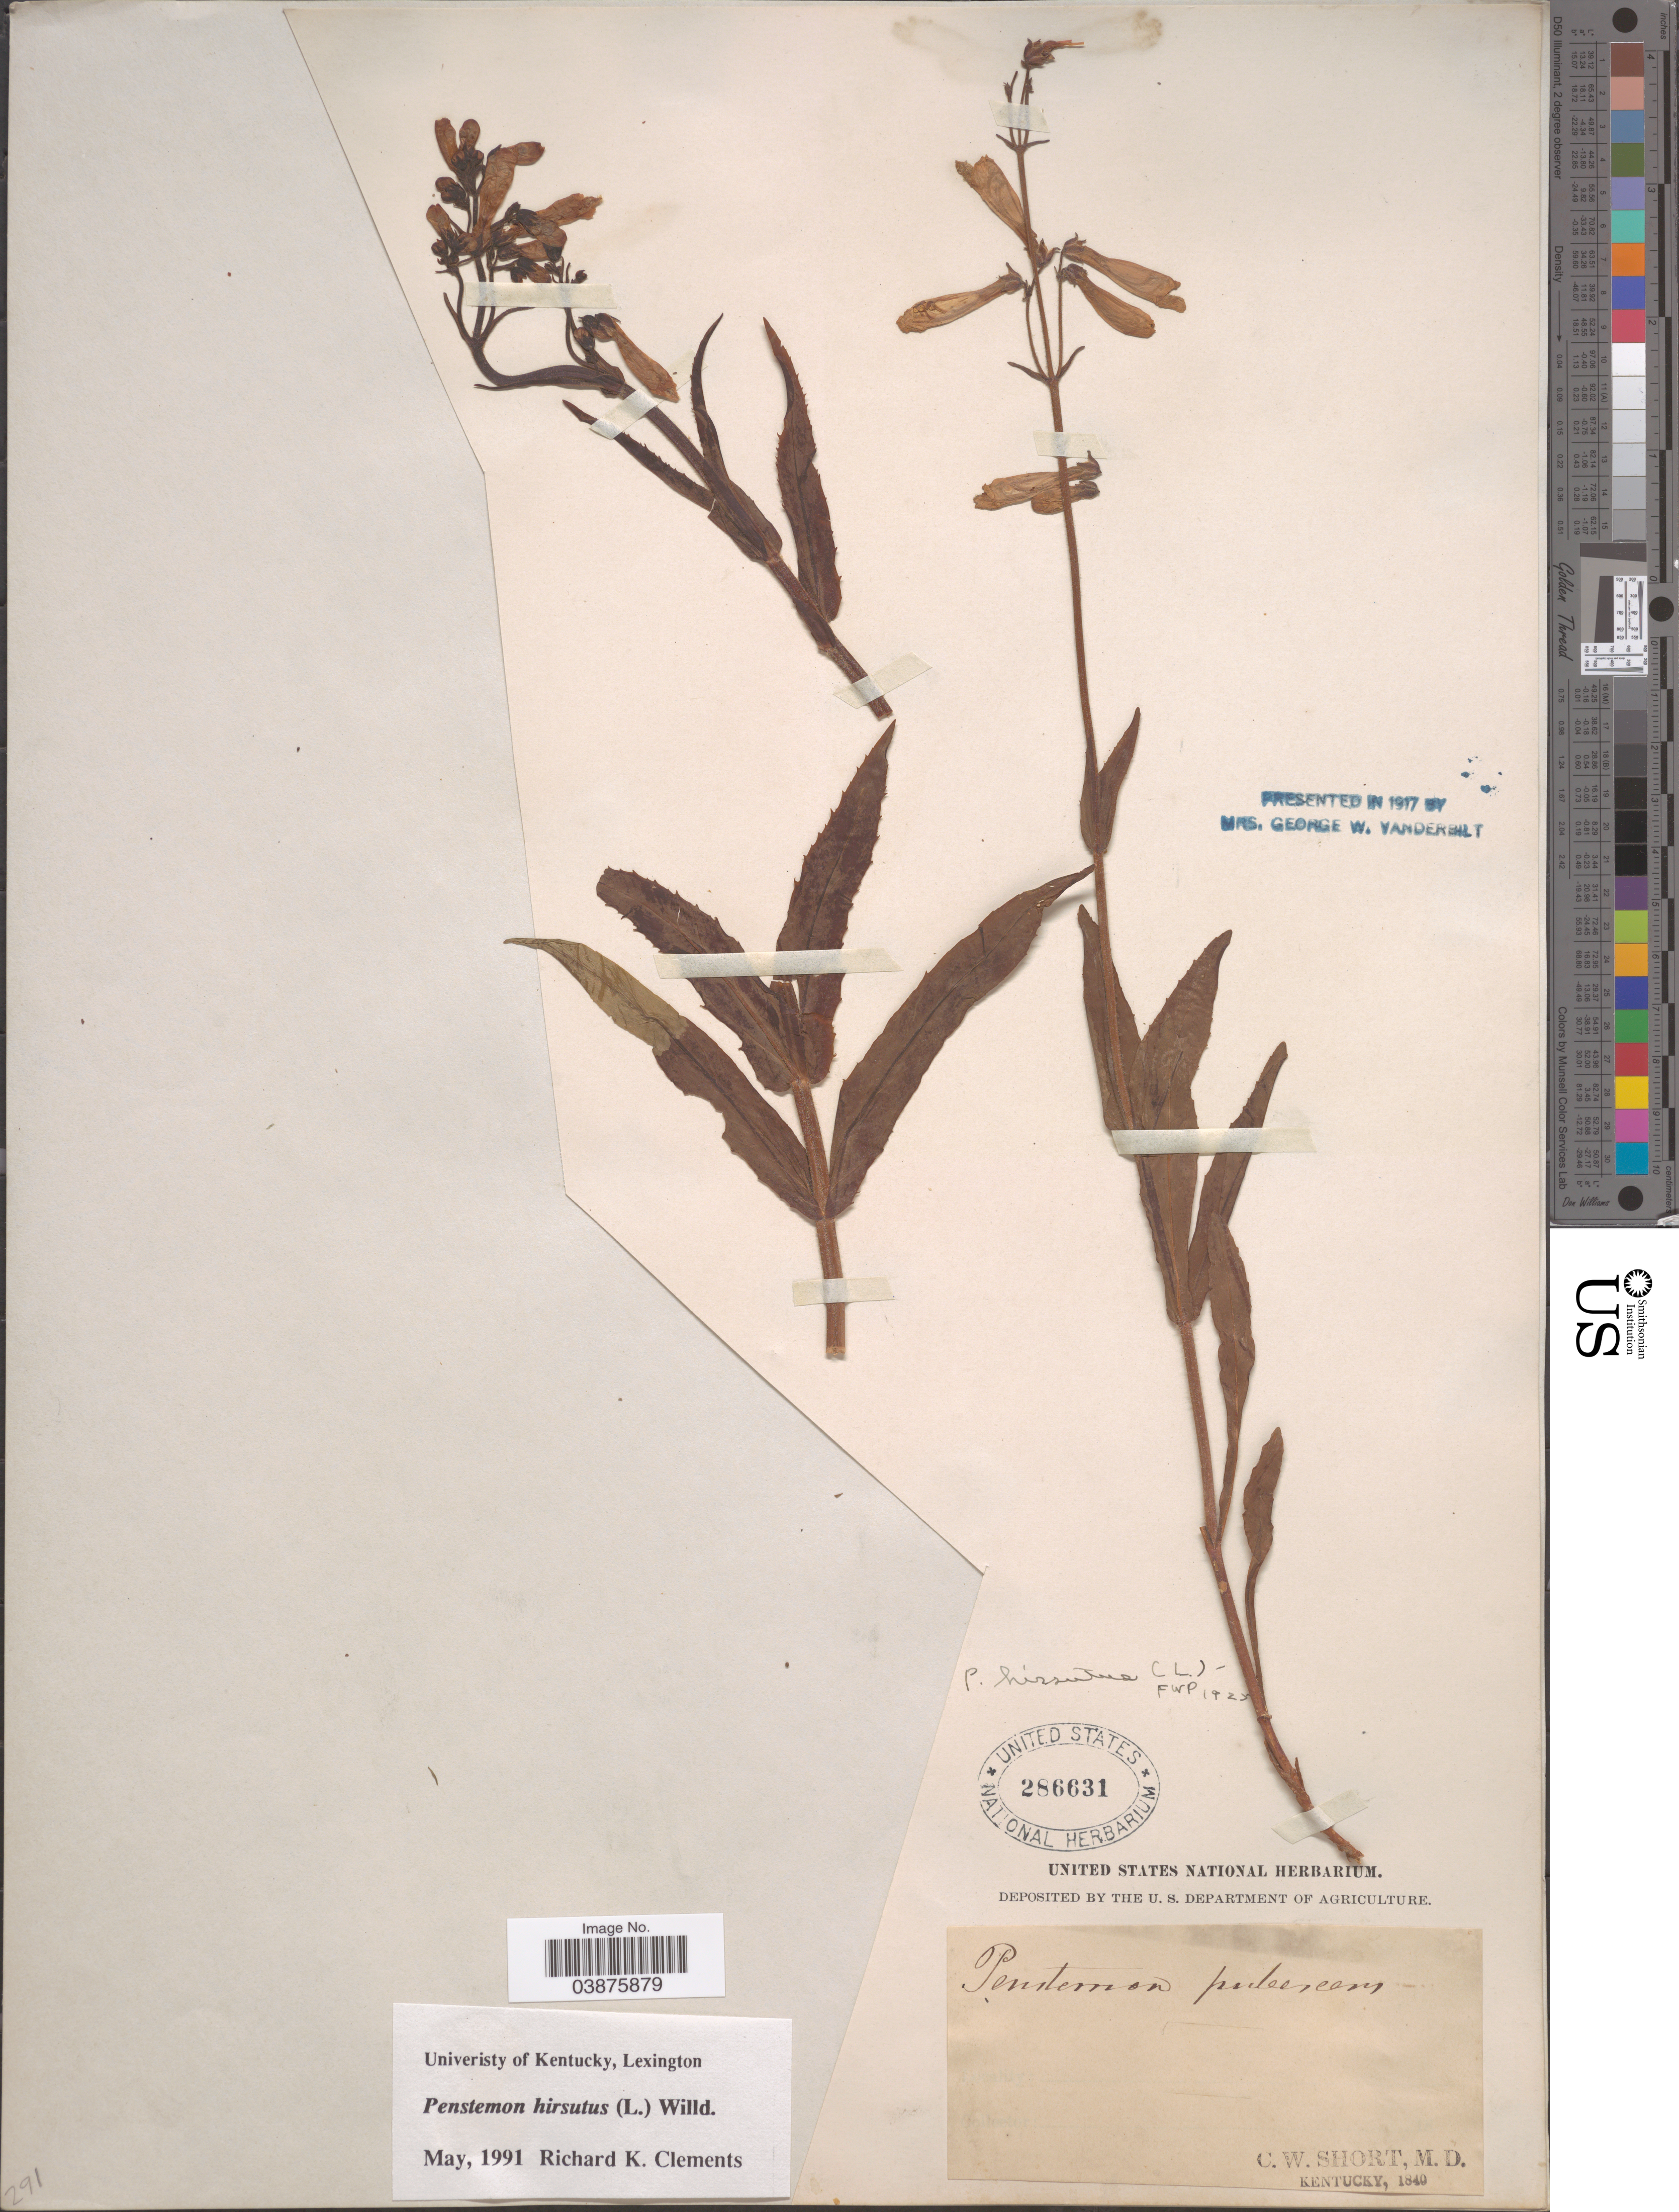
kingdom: Plantae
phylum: Tracheophyta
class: Magnoliopsida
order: Lamiales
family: Plantaginaceae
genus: Penstemon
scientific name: Penstemon hirsutus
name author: (L.) Willd.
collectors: C. W. Short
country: United States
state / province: Kentucky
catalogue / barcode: US 286631